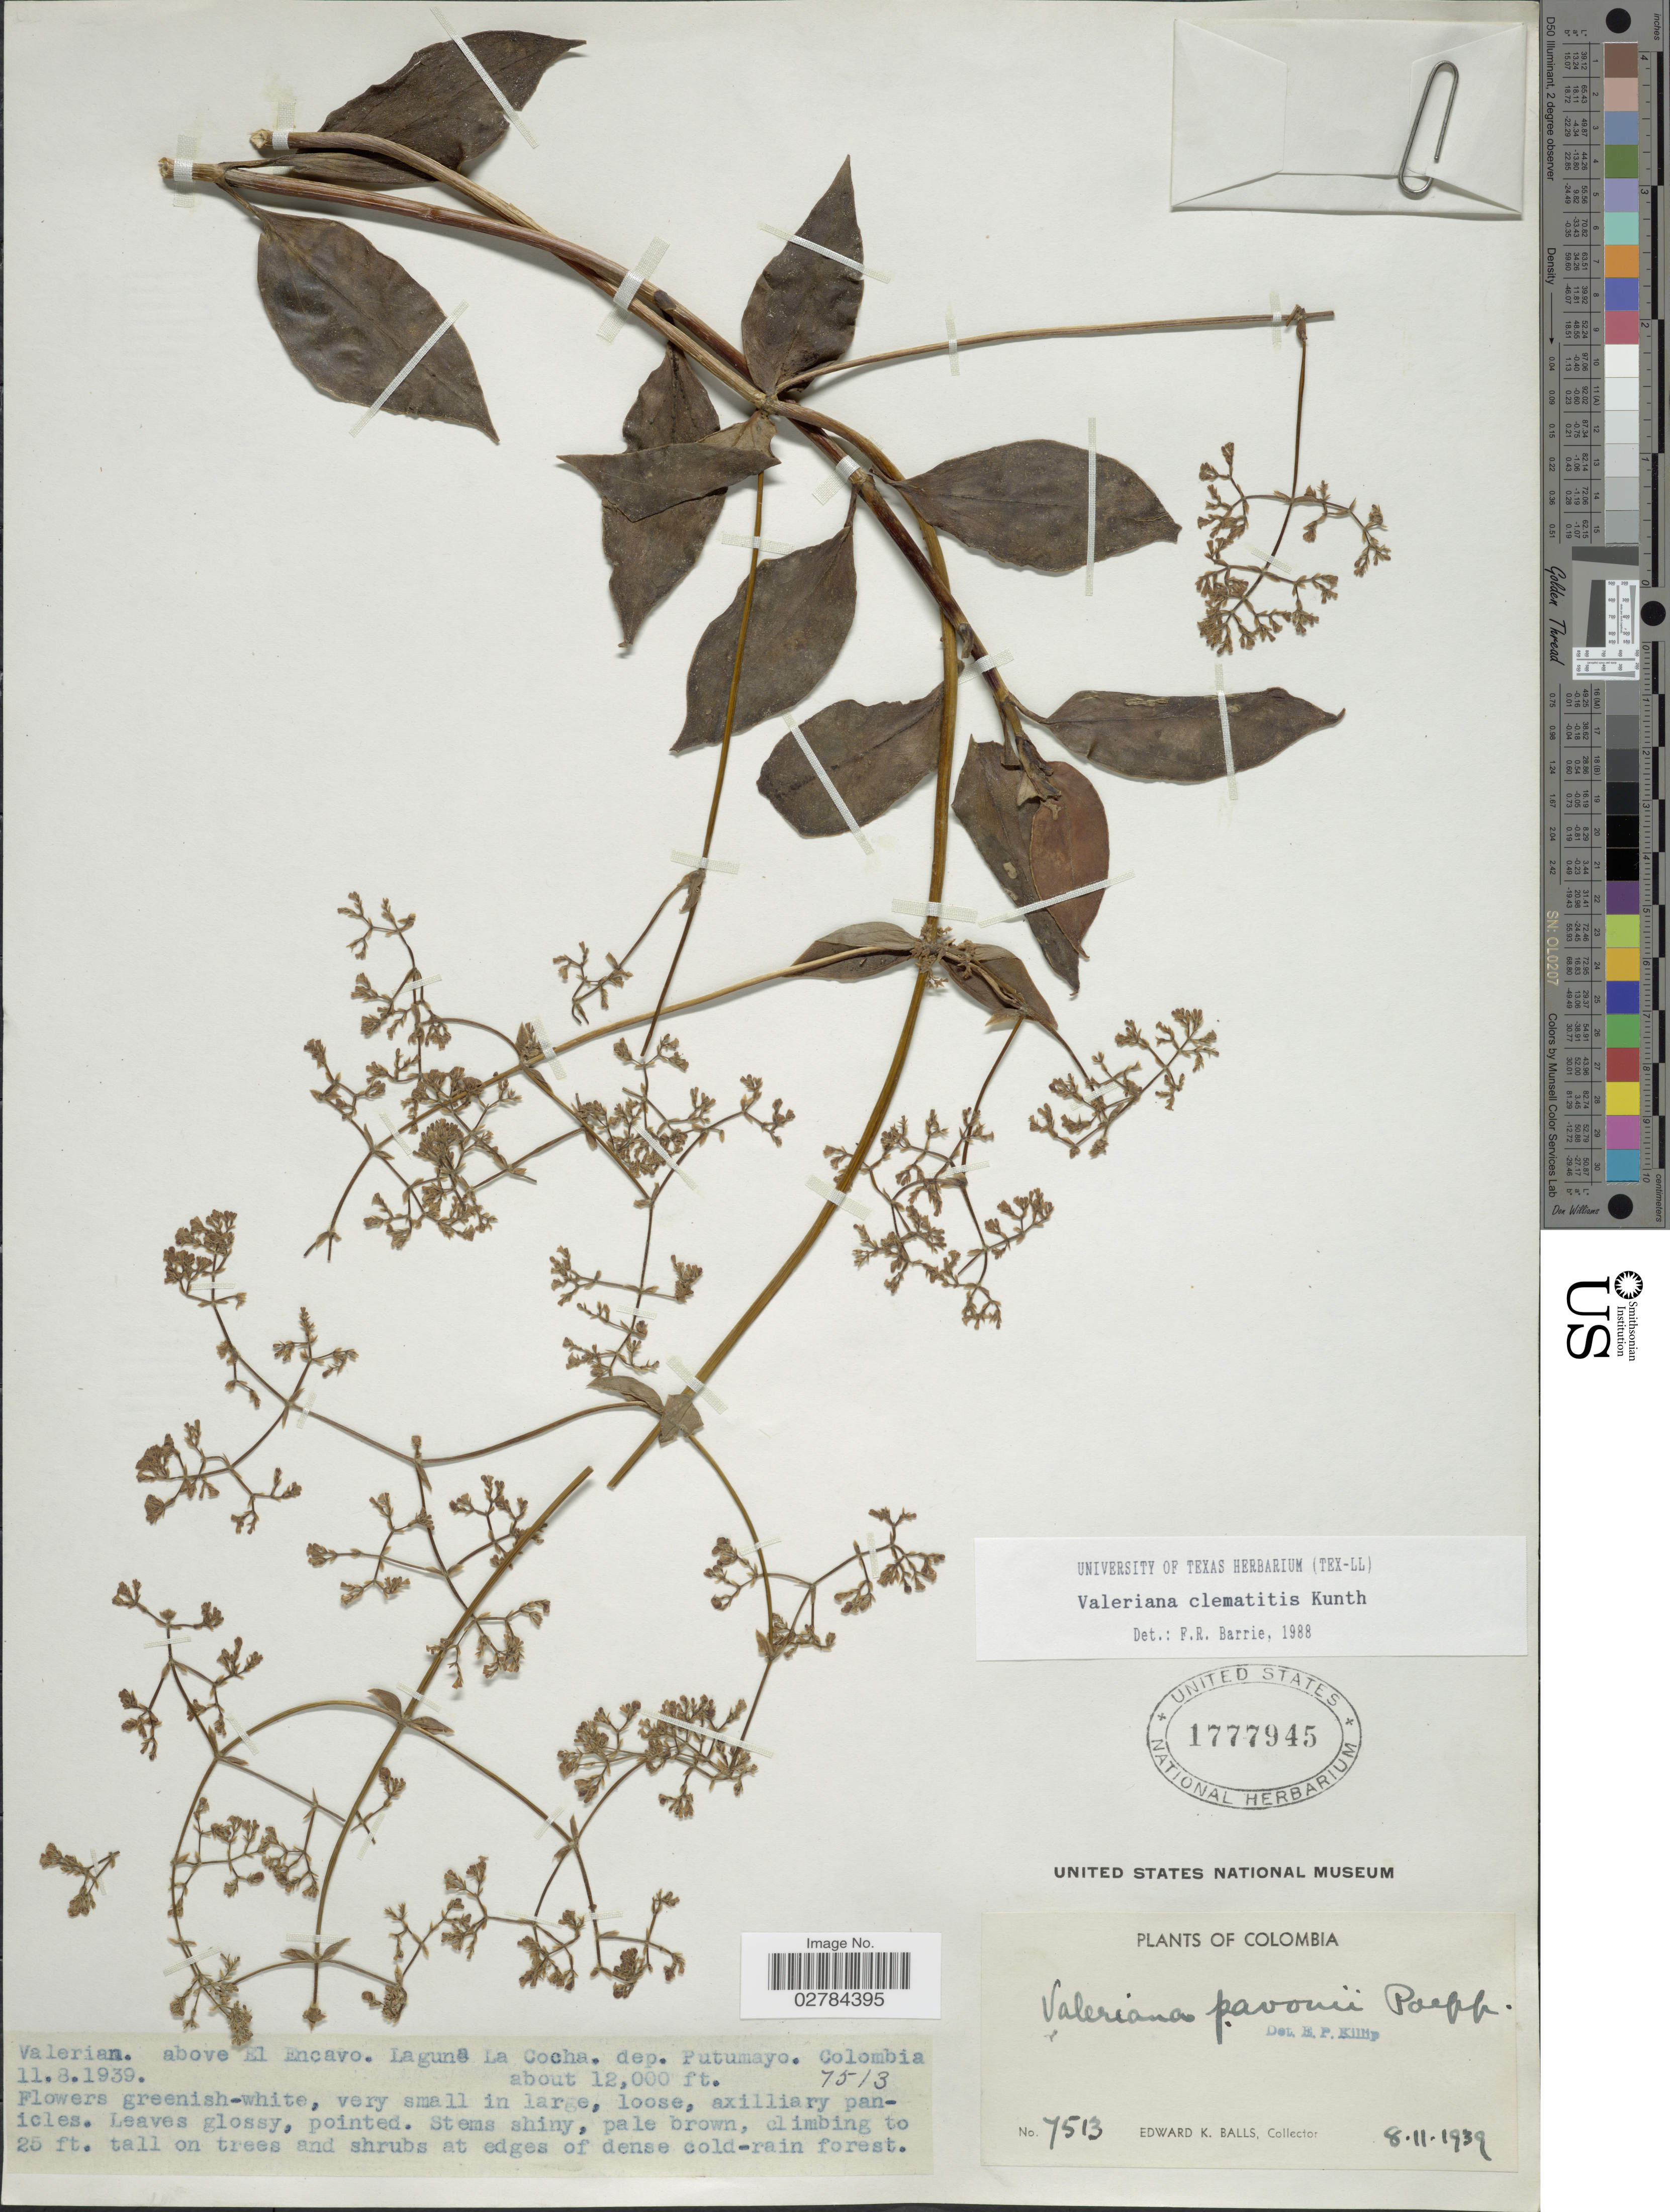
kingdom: Plantae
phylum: Tracheophyta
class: Magnoliopsida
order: Dipsacales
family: Caprifoliaceae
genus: Valeriana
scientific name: Valeriana clematitis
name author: Kunth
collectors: E. K. Balls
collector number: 7513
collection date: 1939-08-11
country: Colombia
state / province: Putumayo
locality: Above El Encavo. Laguna La Cocha. dep. Putumayo.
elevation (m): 3658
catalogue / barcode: US 1777945